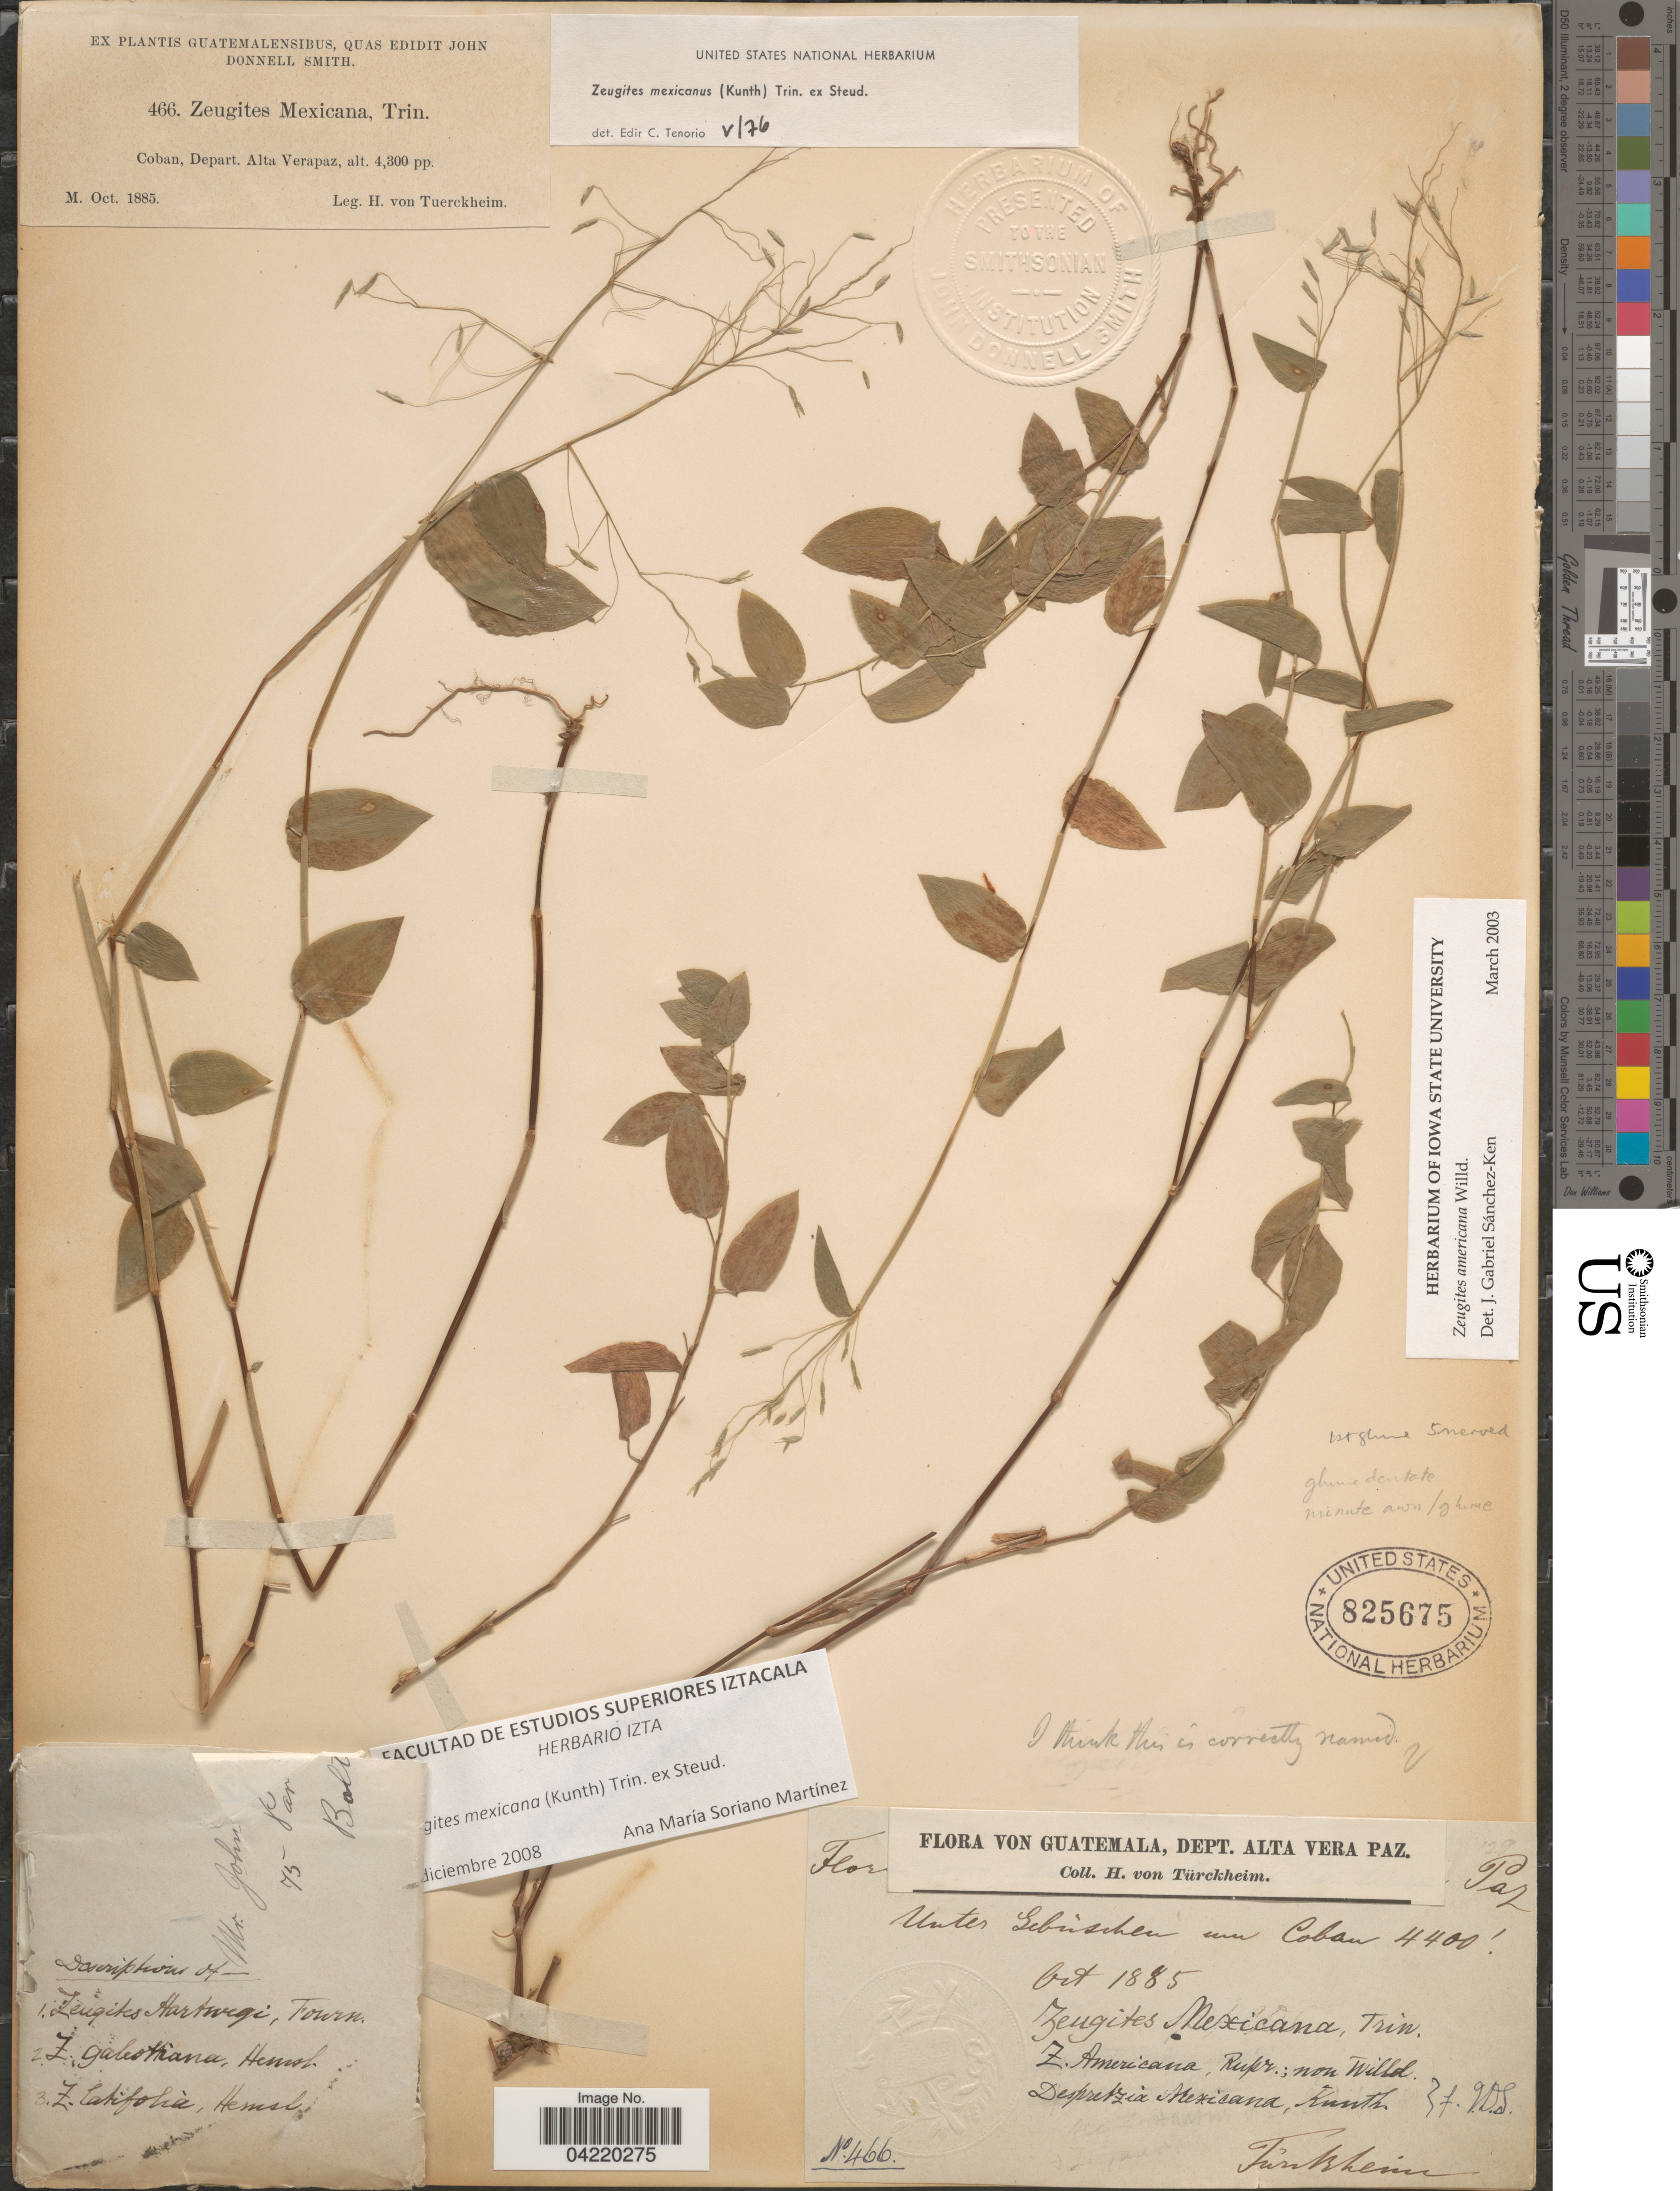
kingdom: Plantae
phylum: Tracheophyta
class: Liliopsida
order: Poales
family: Poaceae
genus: Zeugites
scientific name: Zeugites americanus var. mexicanus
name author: (Kunth) McVaugh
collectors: H. von Türckheim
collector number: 466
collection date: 1885-10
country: Guatemala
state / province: Alta Verapaz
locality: Coban, Depart. Alta Verapaz. Coban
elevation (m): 1311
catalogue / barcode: US 825675